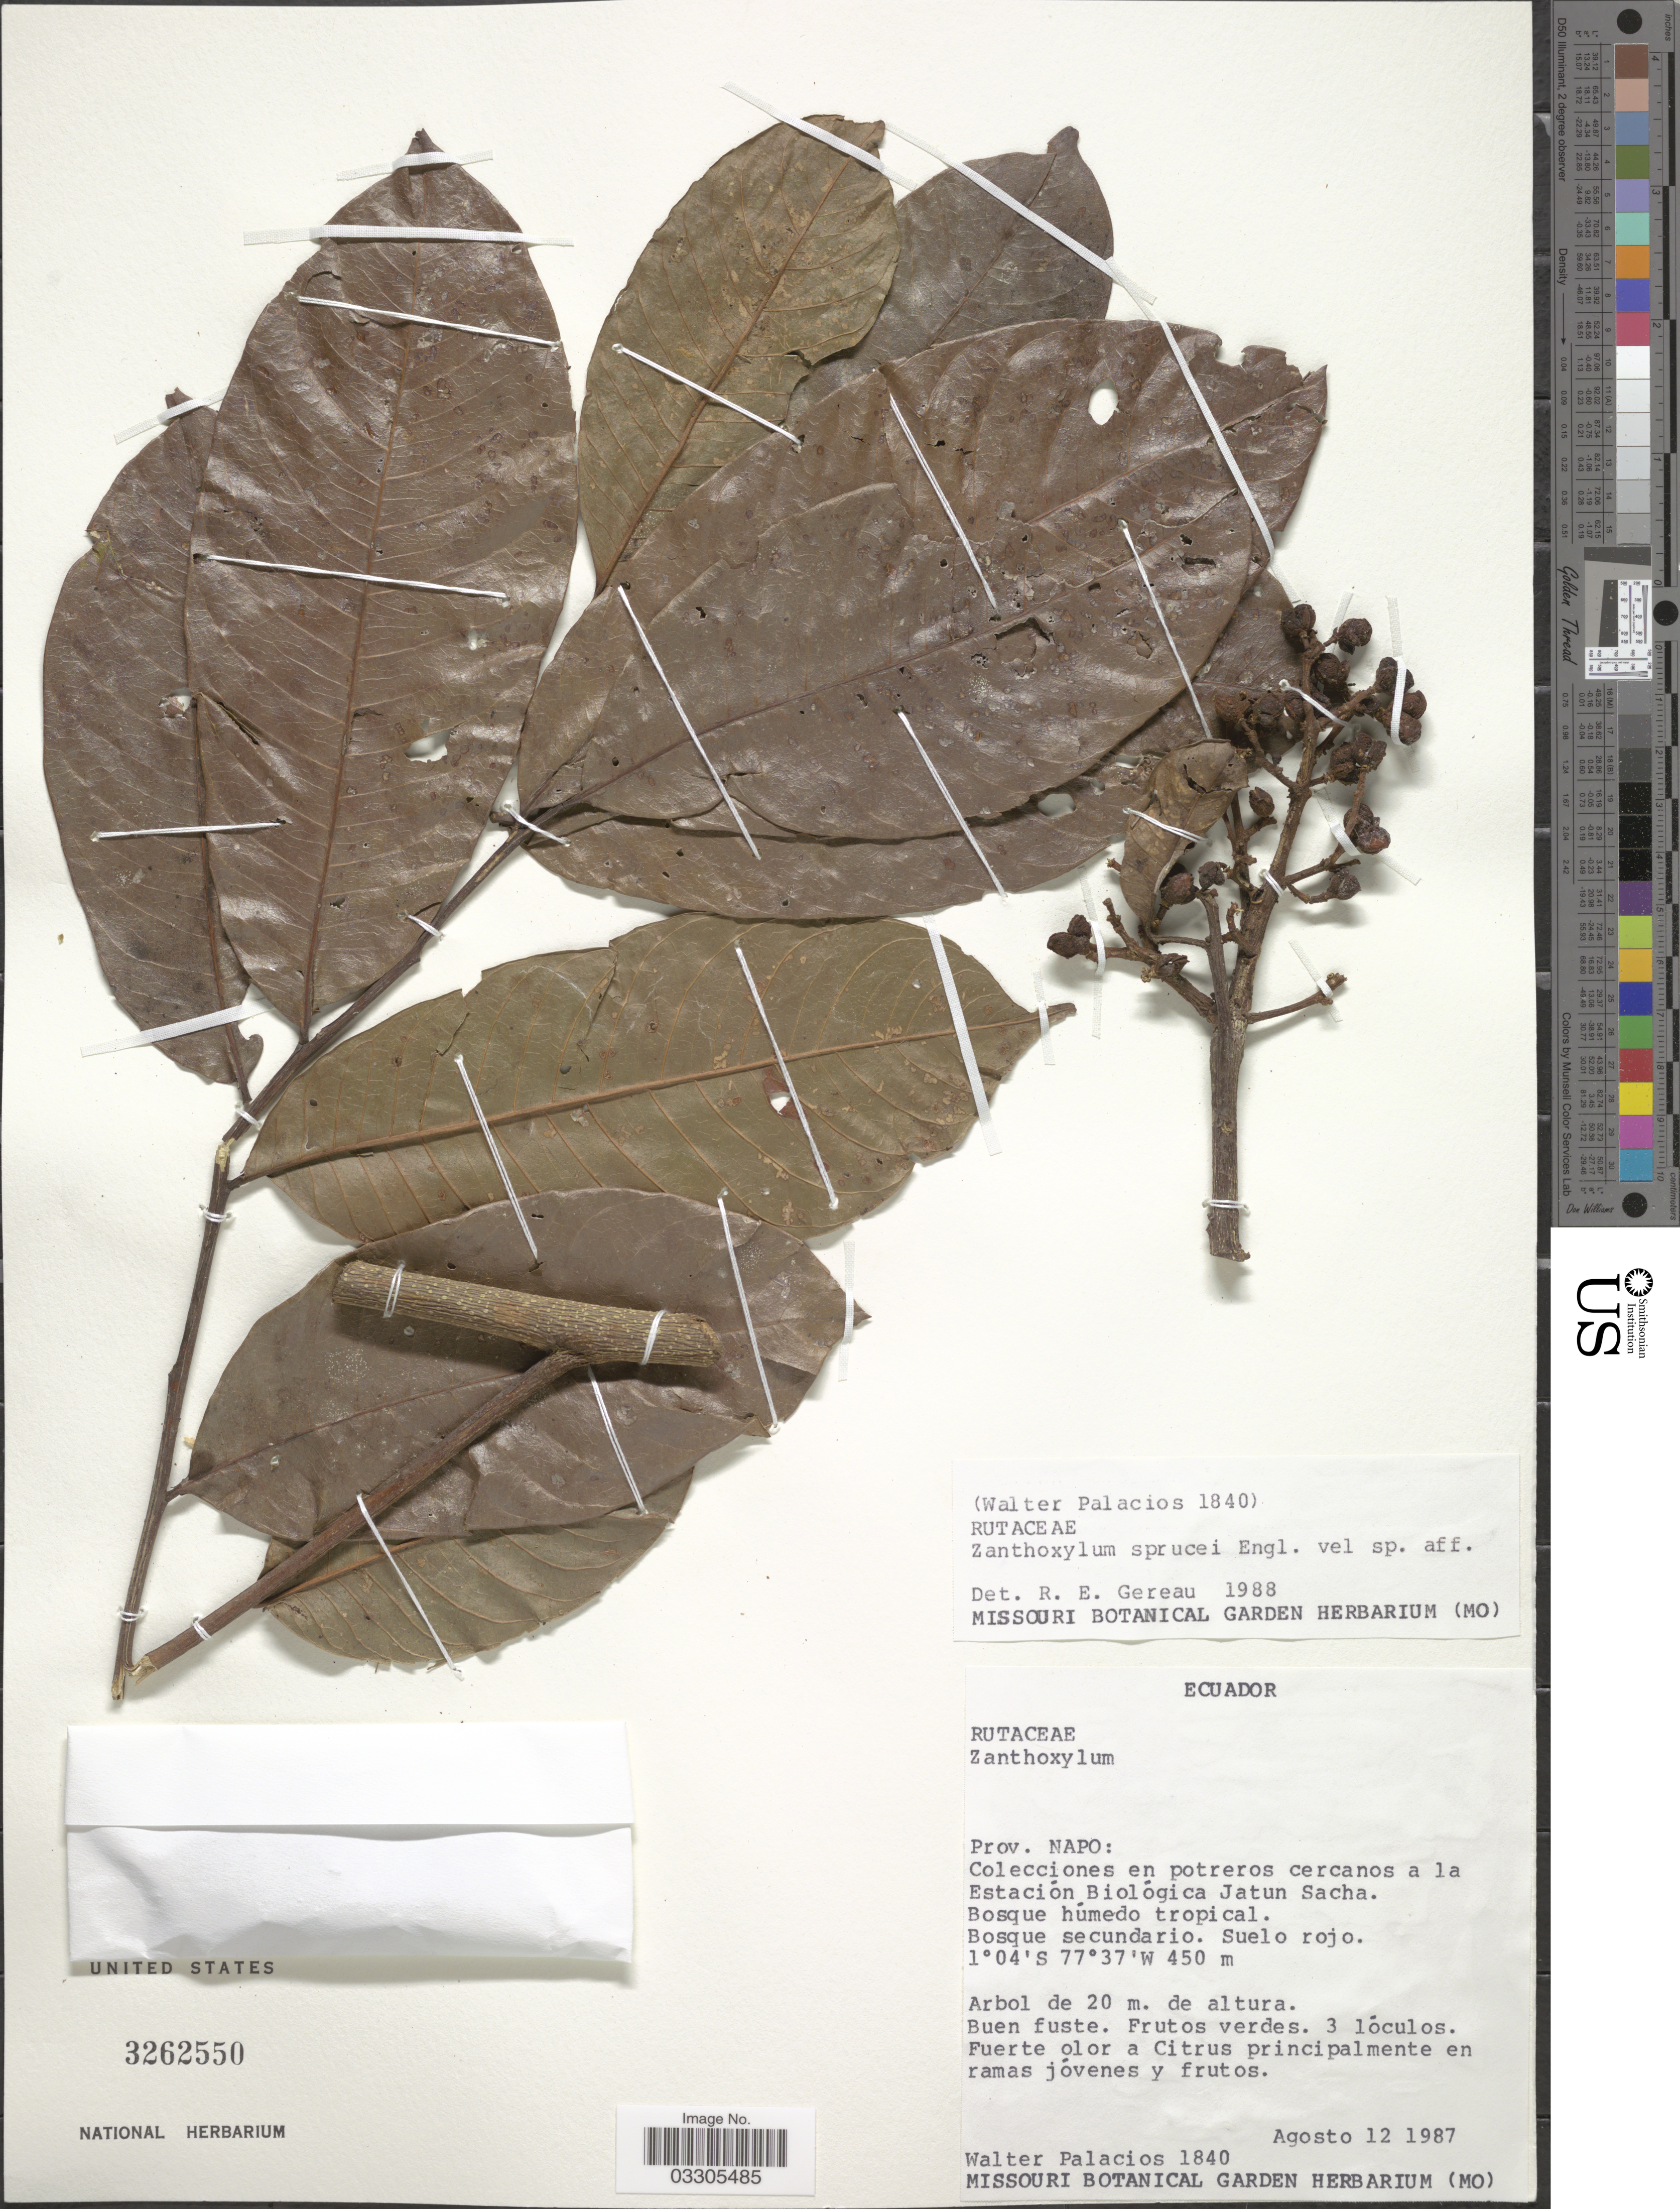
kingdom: Plantae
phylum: Tracheophyta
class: Magnoliopsida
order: Sapindales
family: Rutaceae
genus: Zanthoxylum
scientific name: Zanthoxylum riedelianum subsp. kellermanii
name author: (P. Wilson) Reynel ex C. Nelson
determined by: Londoño-Echeverri, Y.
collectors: W. Palacios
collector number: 1840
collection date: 1987-08-12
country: Ecuador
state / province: Napo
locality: Colecciones en potreros cercanos a la Estación Biológica Jatun Sacha.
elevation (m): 450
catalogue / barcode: US 3262550